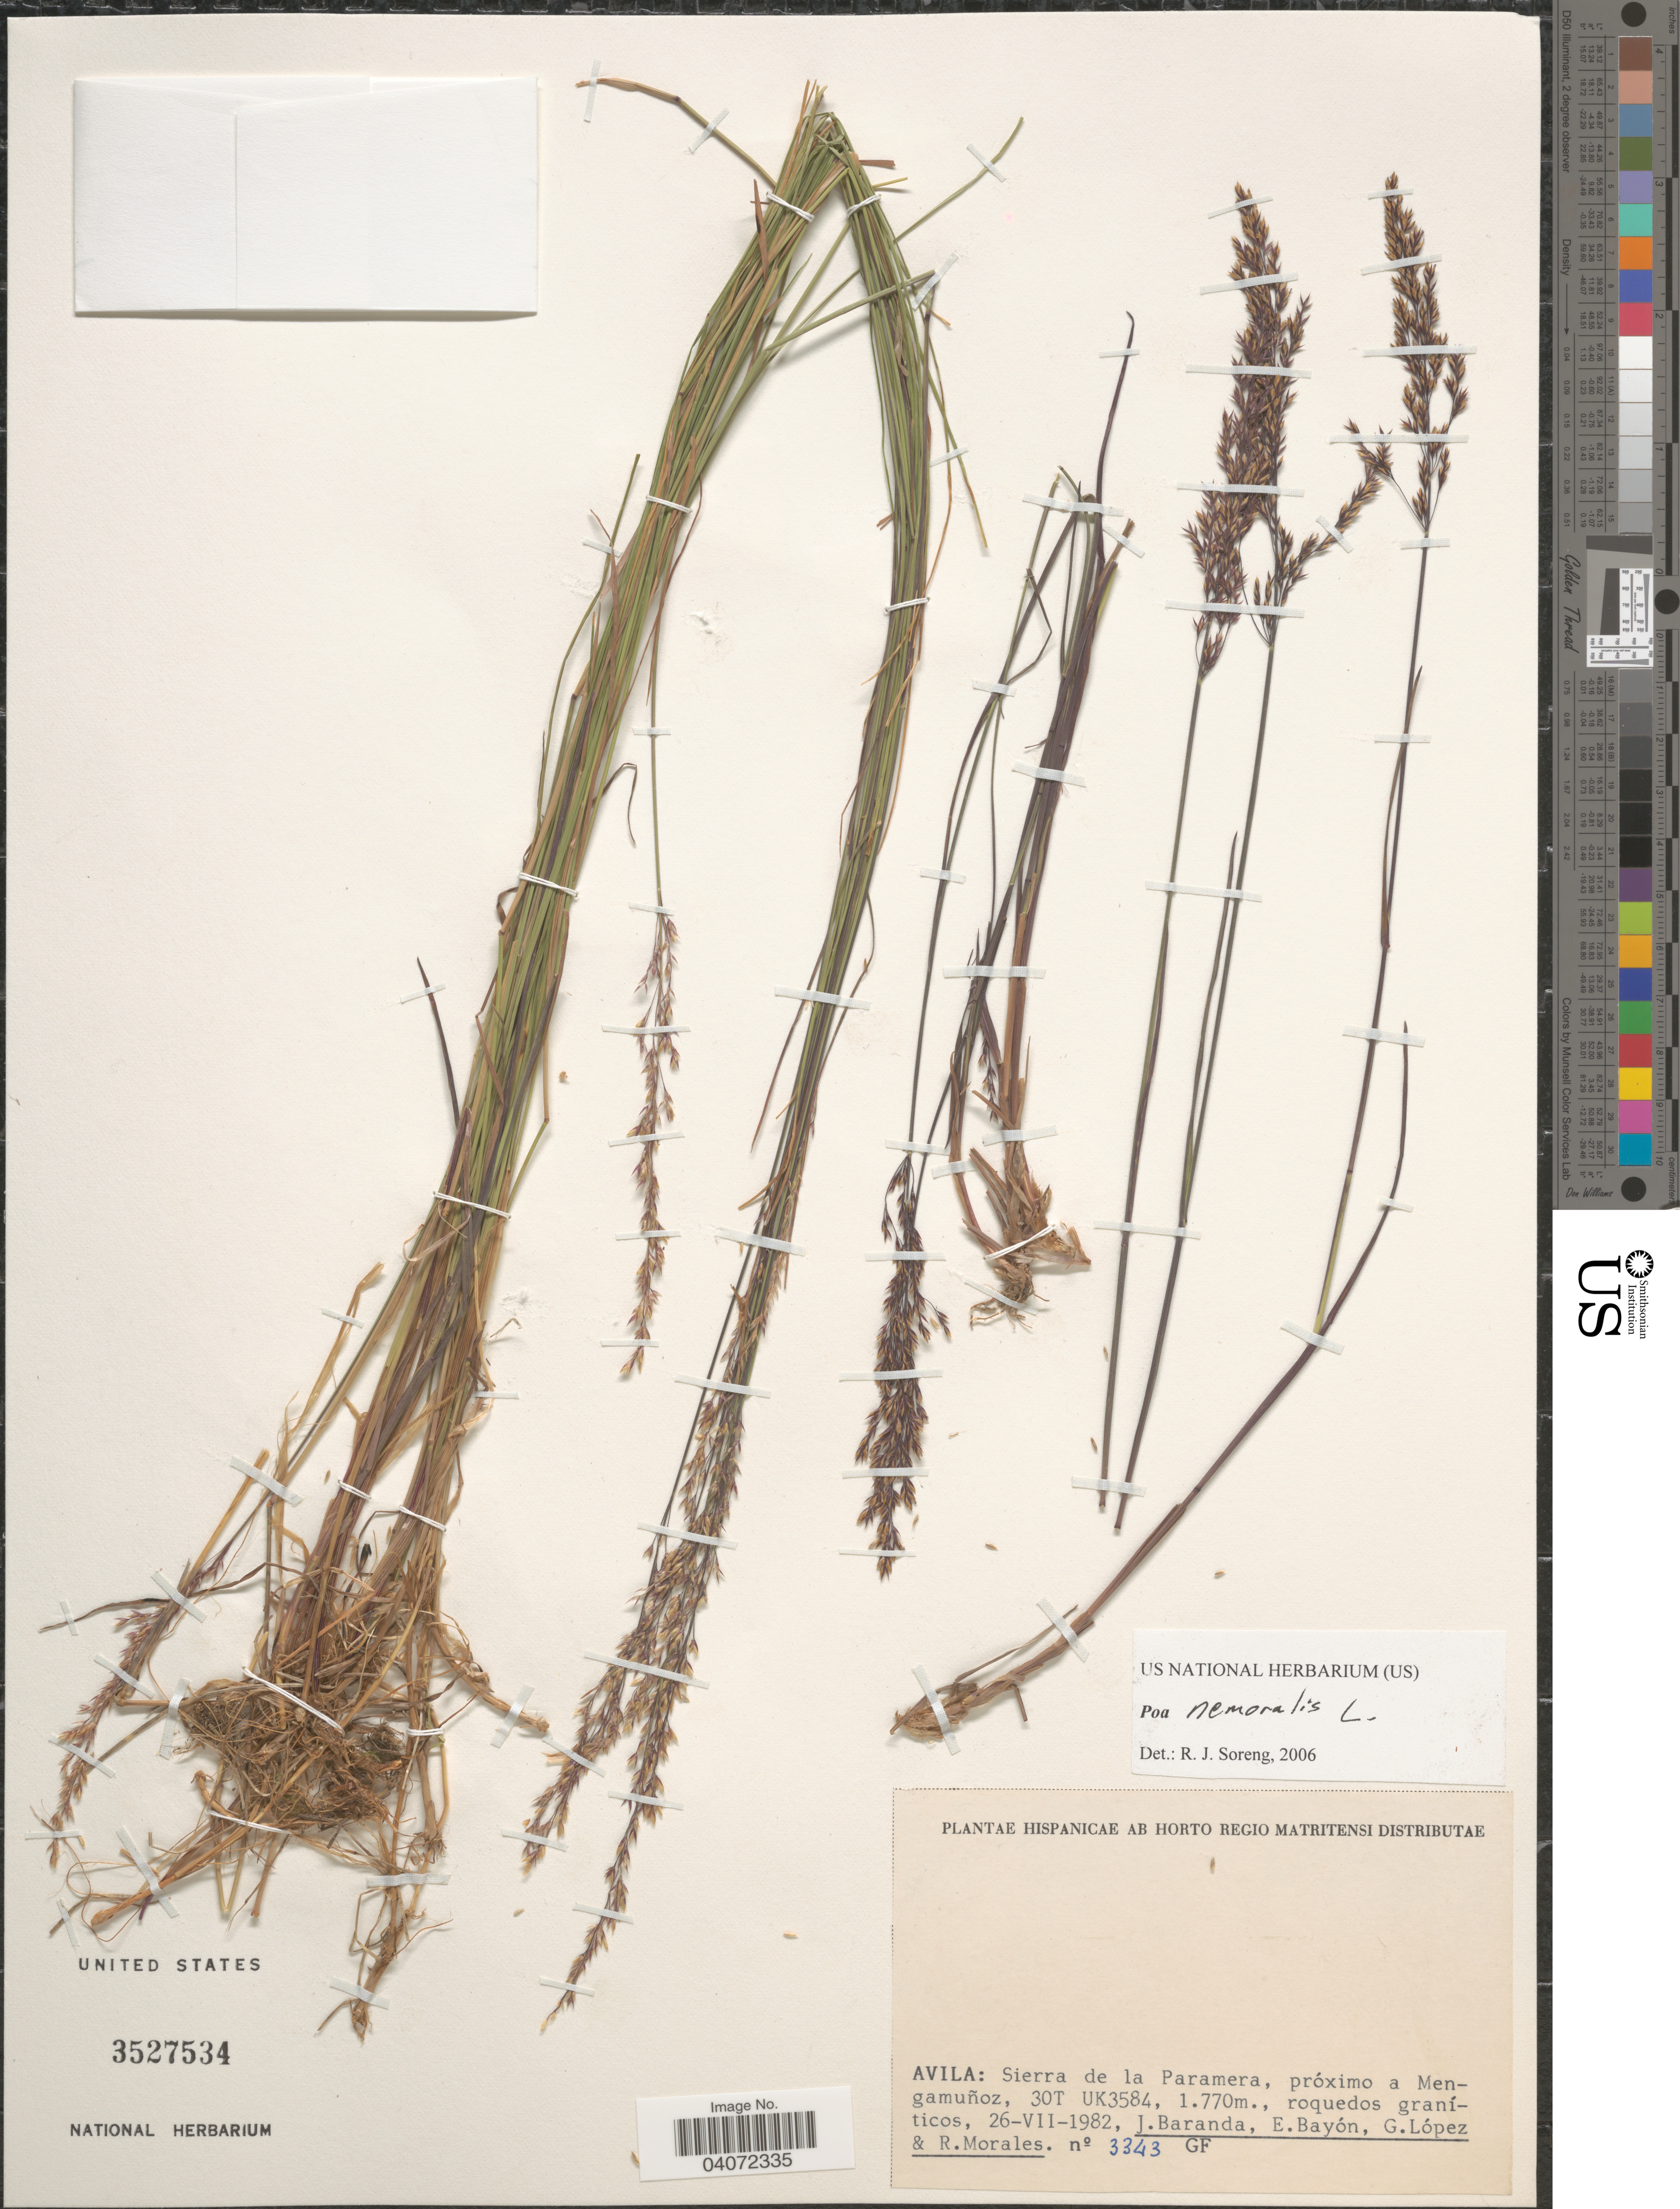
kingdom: Plantae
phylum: Tracheophyta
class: Liliopsida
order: Poales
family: Poaceae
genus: Poa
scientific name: Poa nemoralis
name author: L.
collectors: J. Baranda, E. Bayón, G. López & R. Morales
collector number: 3343 GF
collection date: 1982-07-26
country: Spain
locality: Avila: Sierra de la Paramera, próximo a Mengamuñoz, 30T UK3584.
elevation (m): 1770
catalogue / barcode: US 3527534